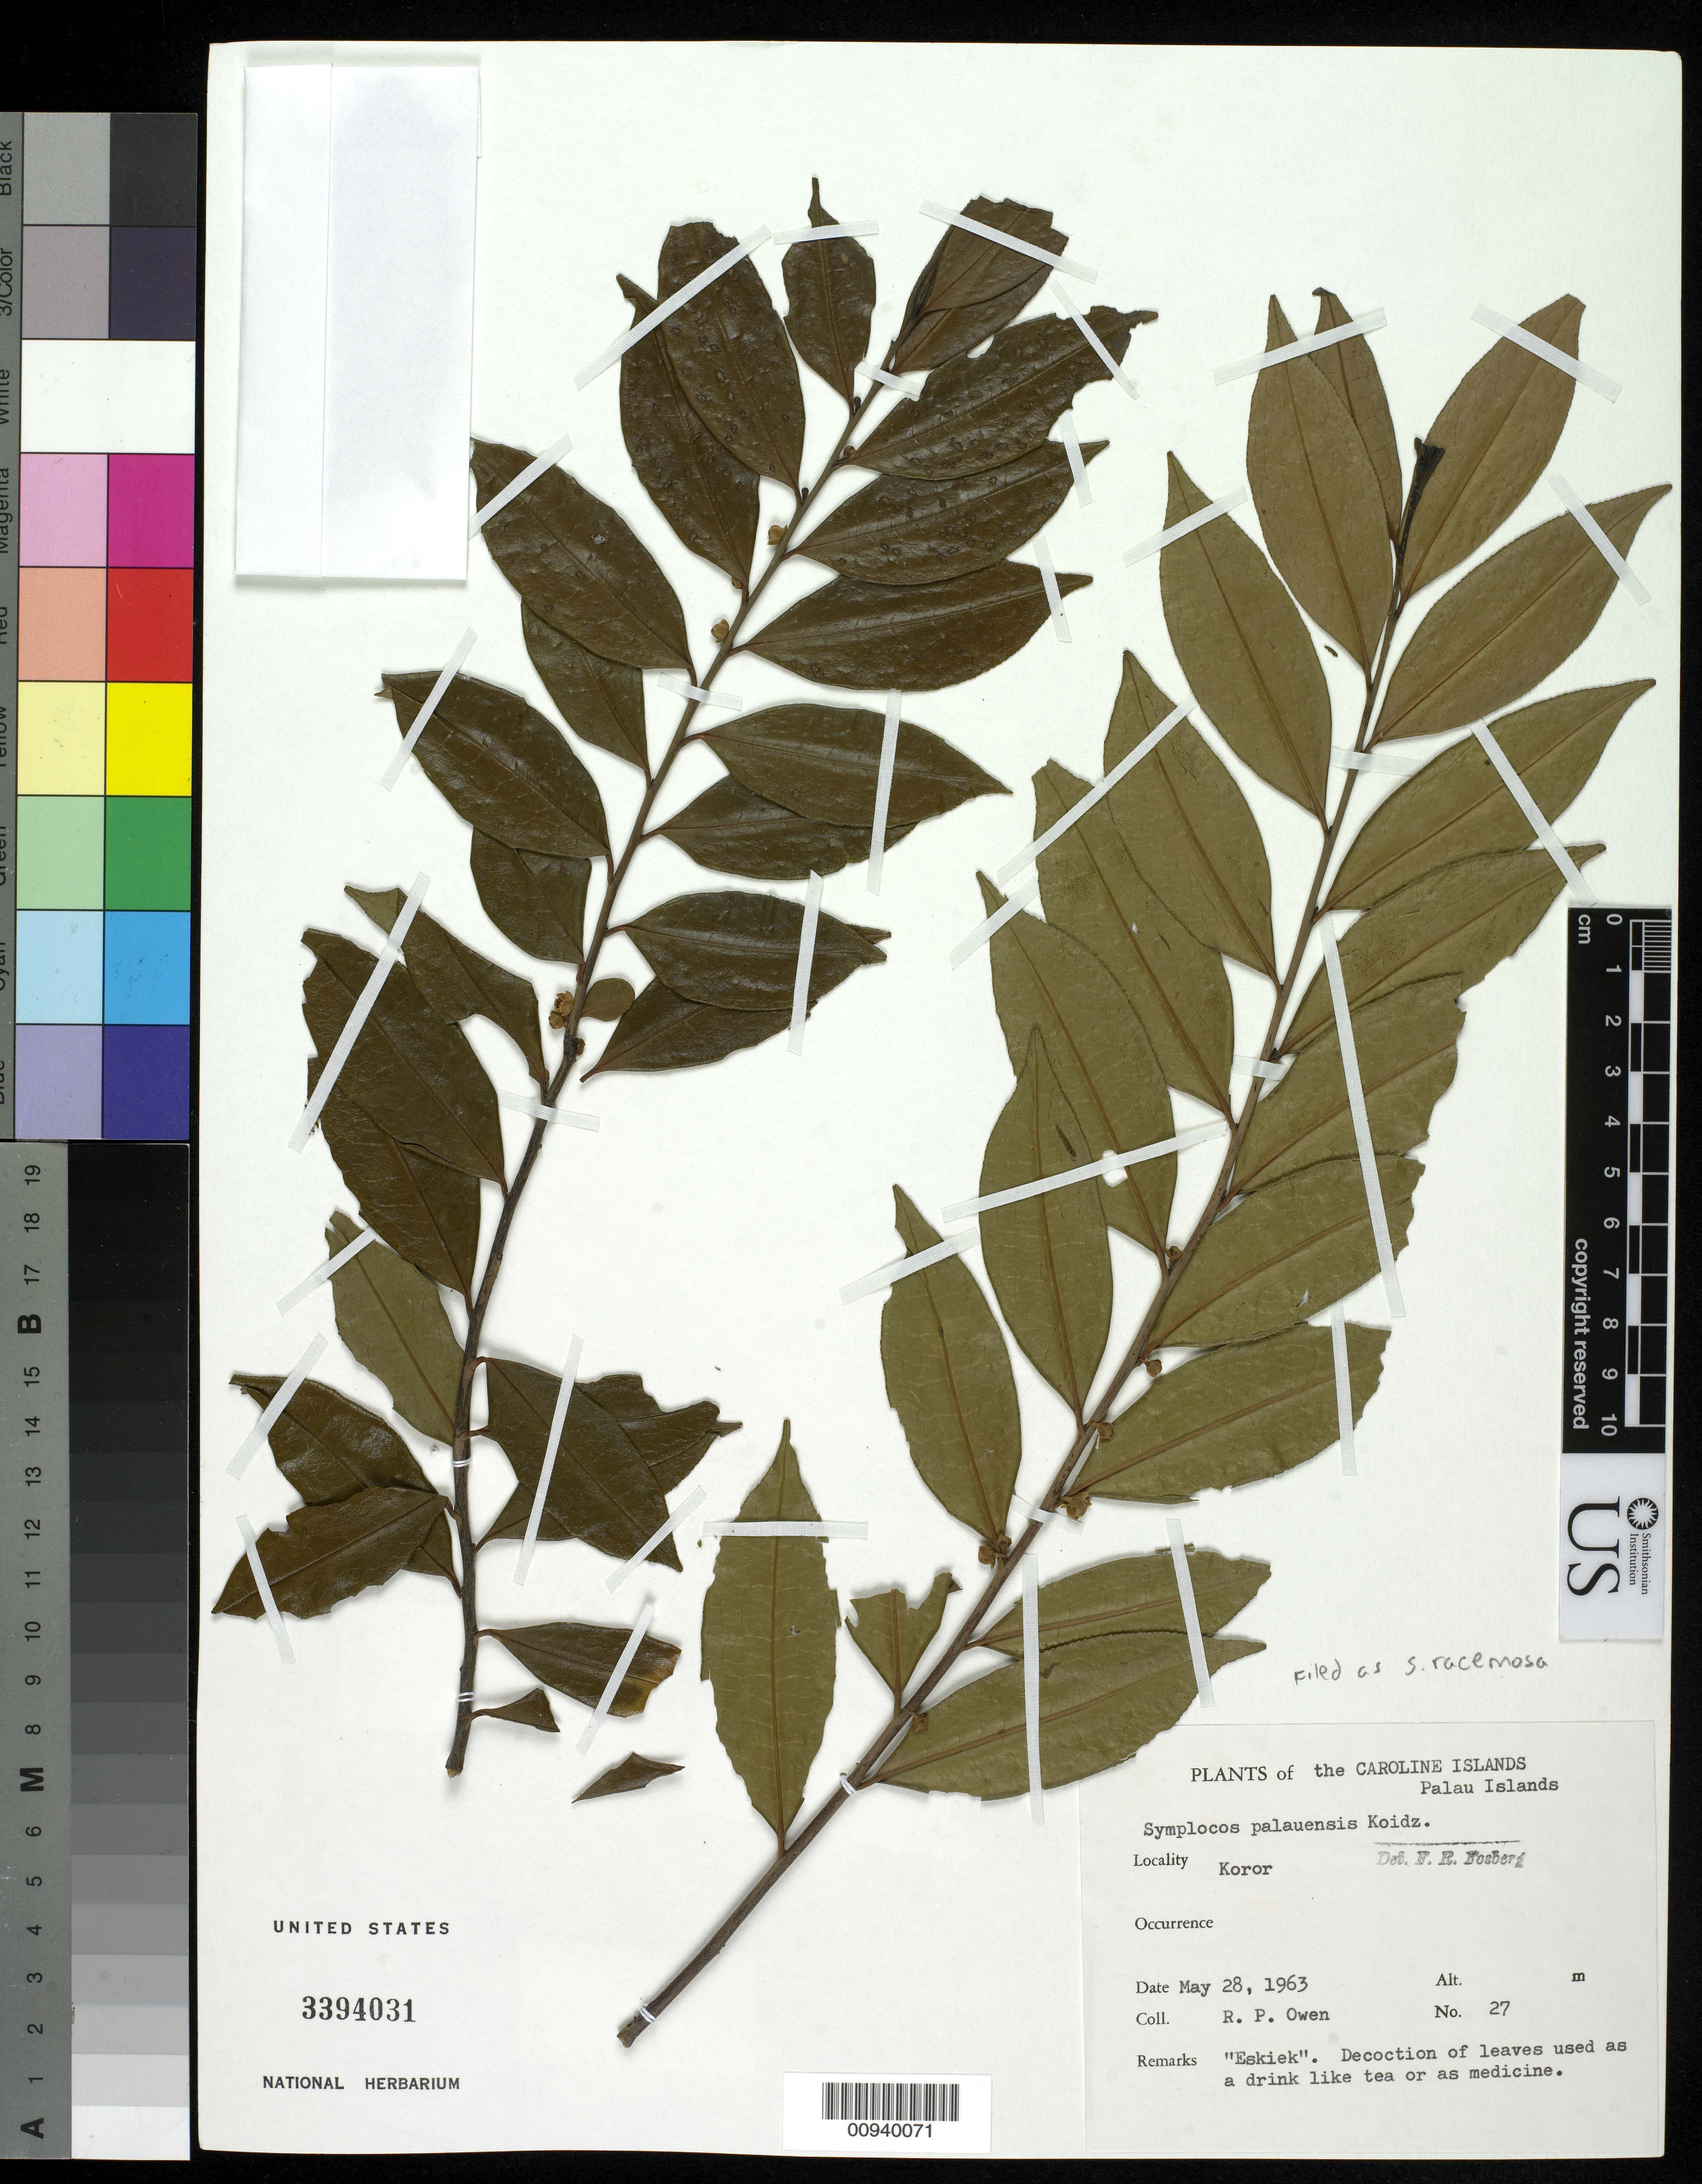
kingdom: Plantae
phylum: Tracheophyta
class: Magnoliopsida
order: Ericales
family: Symplocaceae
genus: Symplocos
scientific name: Symplocos racemosa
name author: Roxb.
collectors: R. Owen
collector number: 27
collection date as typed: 28 May 1963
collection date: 1963-05-28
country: Palau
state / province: Koror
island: Oreor (Koror)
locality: Koror, Palau Islands, Caroline Islands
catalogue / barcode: US 3394031